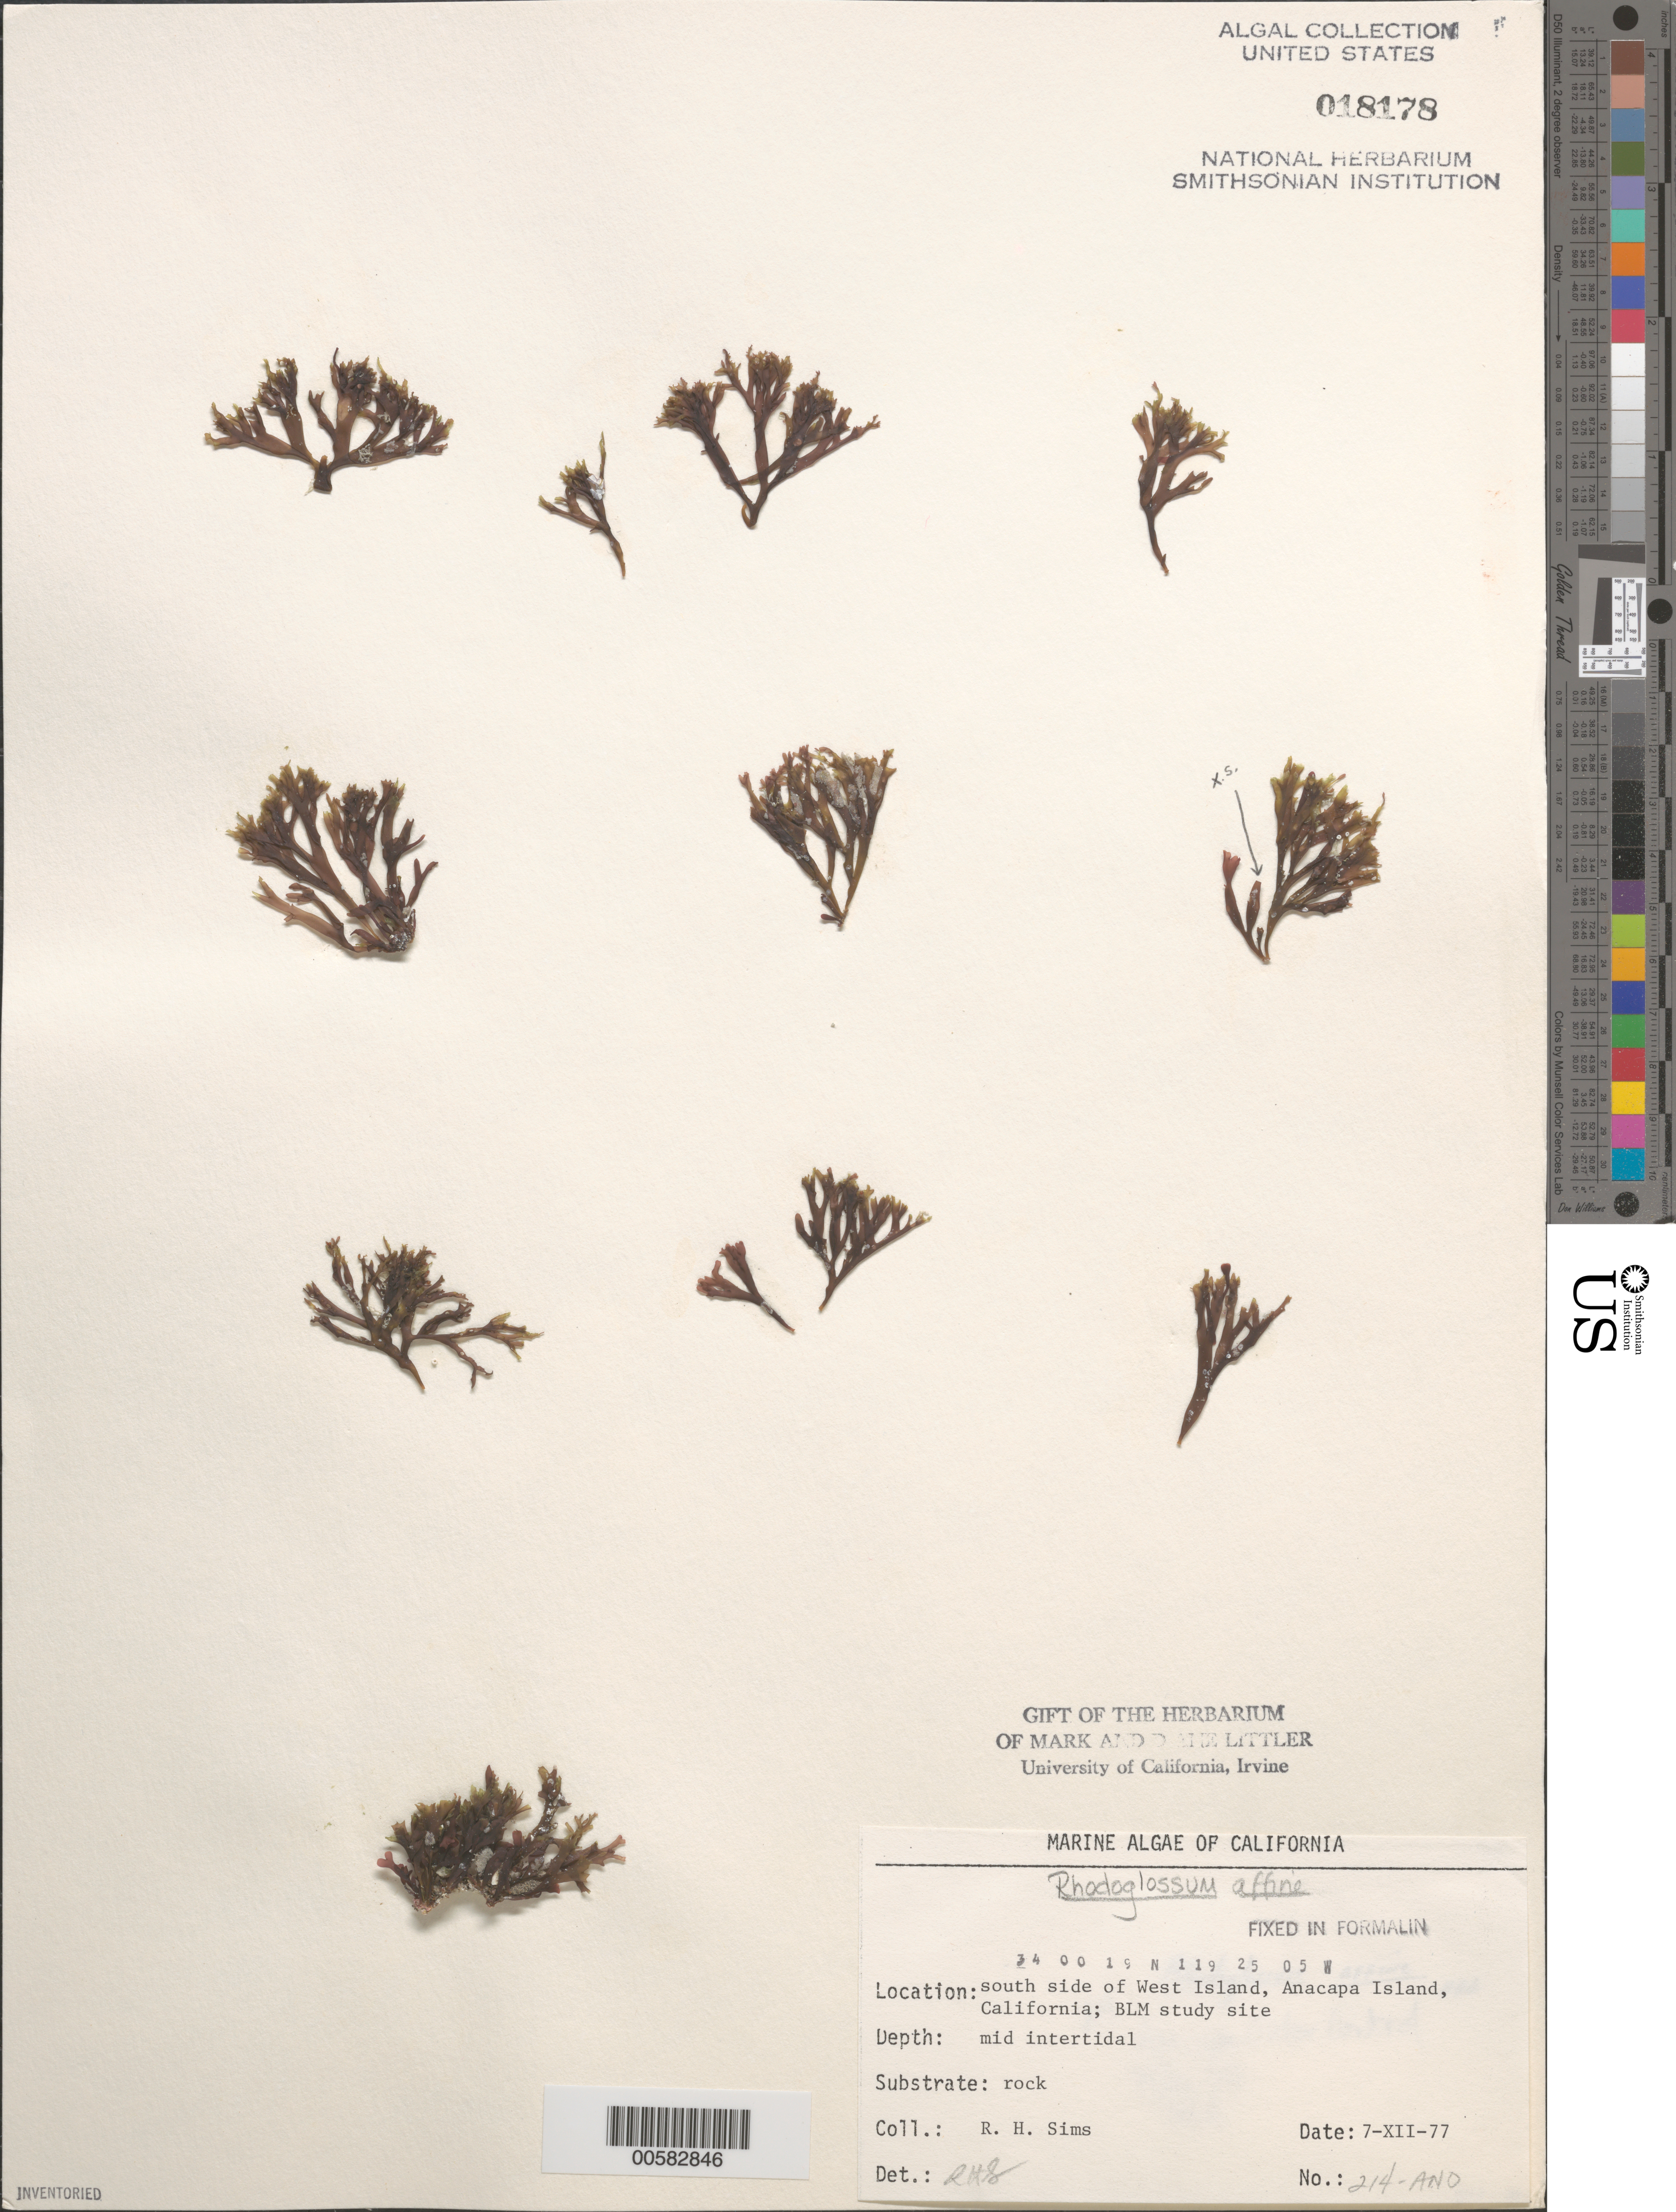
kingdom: Plantae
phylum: Rhodophyta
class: Florideophyceae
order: Gigartinales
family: Gigartinaceae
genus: Mazzaella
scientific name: Mazzaella affinis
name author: (Harvey) Fredericq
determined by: Algae name updating Project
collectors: R. H. Sims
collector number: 214-ANO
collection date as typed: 07 Dec 1977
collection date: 1977-12-07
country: United States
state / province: California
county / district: Ventura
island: Anacapa Island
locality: South side of west island, near Cat Rock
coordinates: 34 00'19"N, 119 25'05"W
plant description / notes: BLM-SOCALBIGHT Rocky Intertidal Survey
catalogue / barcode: US 18178